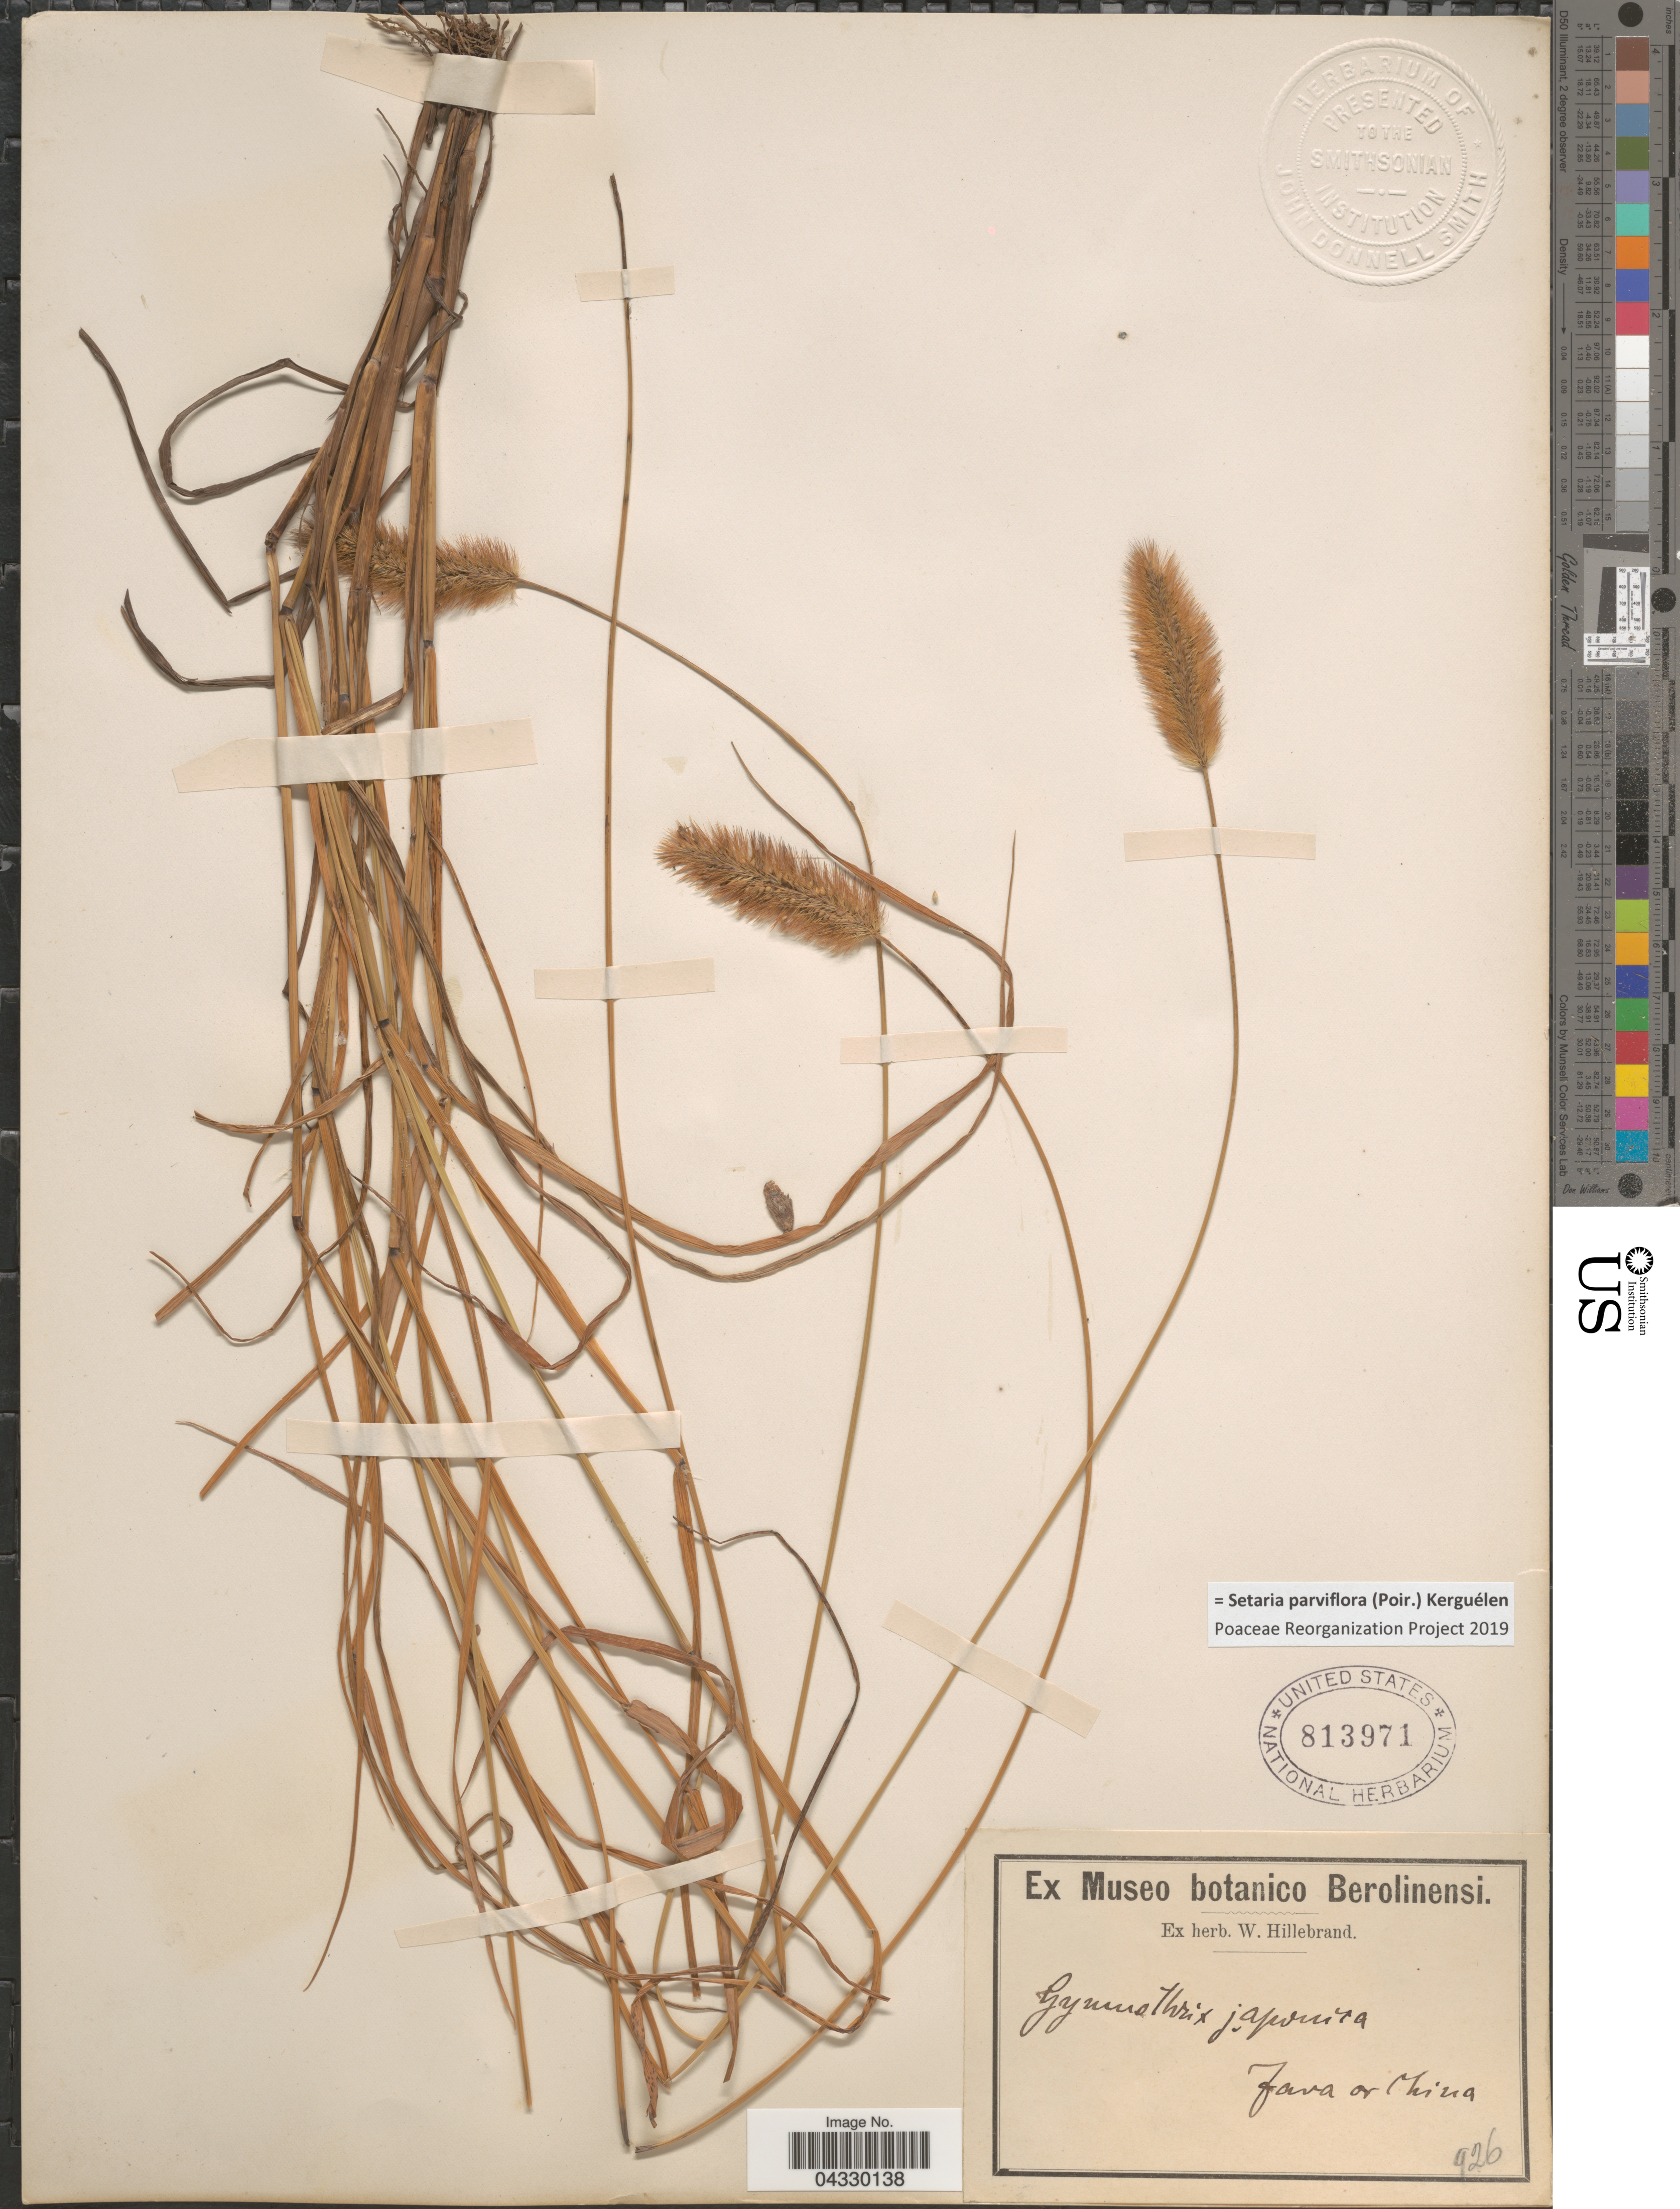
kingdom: Plantae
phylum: Tracheophyta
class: Liliopsida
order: Poales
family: Poaceae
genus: Setaria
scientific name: Setaria parviflora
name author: (Poir.) Kerguélen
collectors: W. Hillebrand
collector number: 926?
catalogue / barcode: US 813971